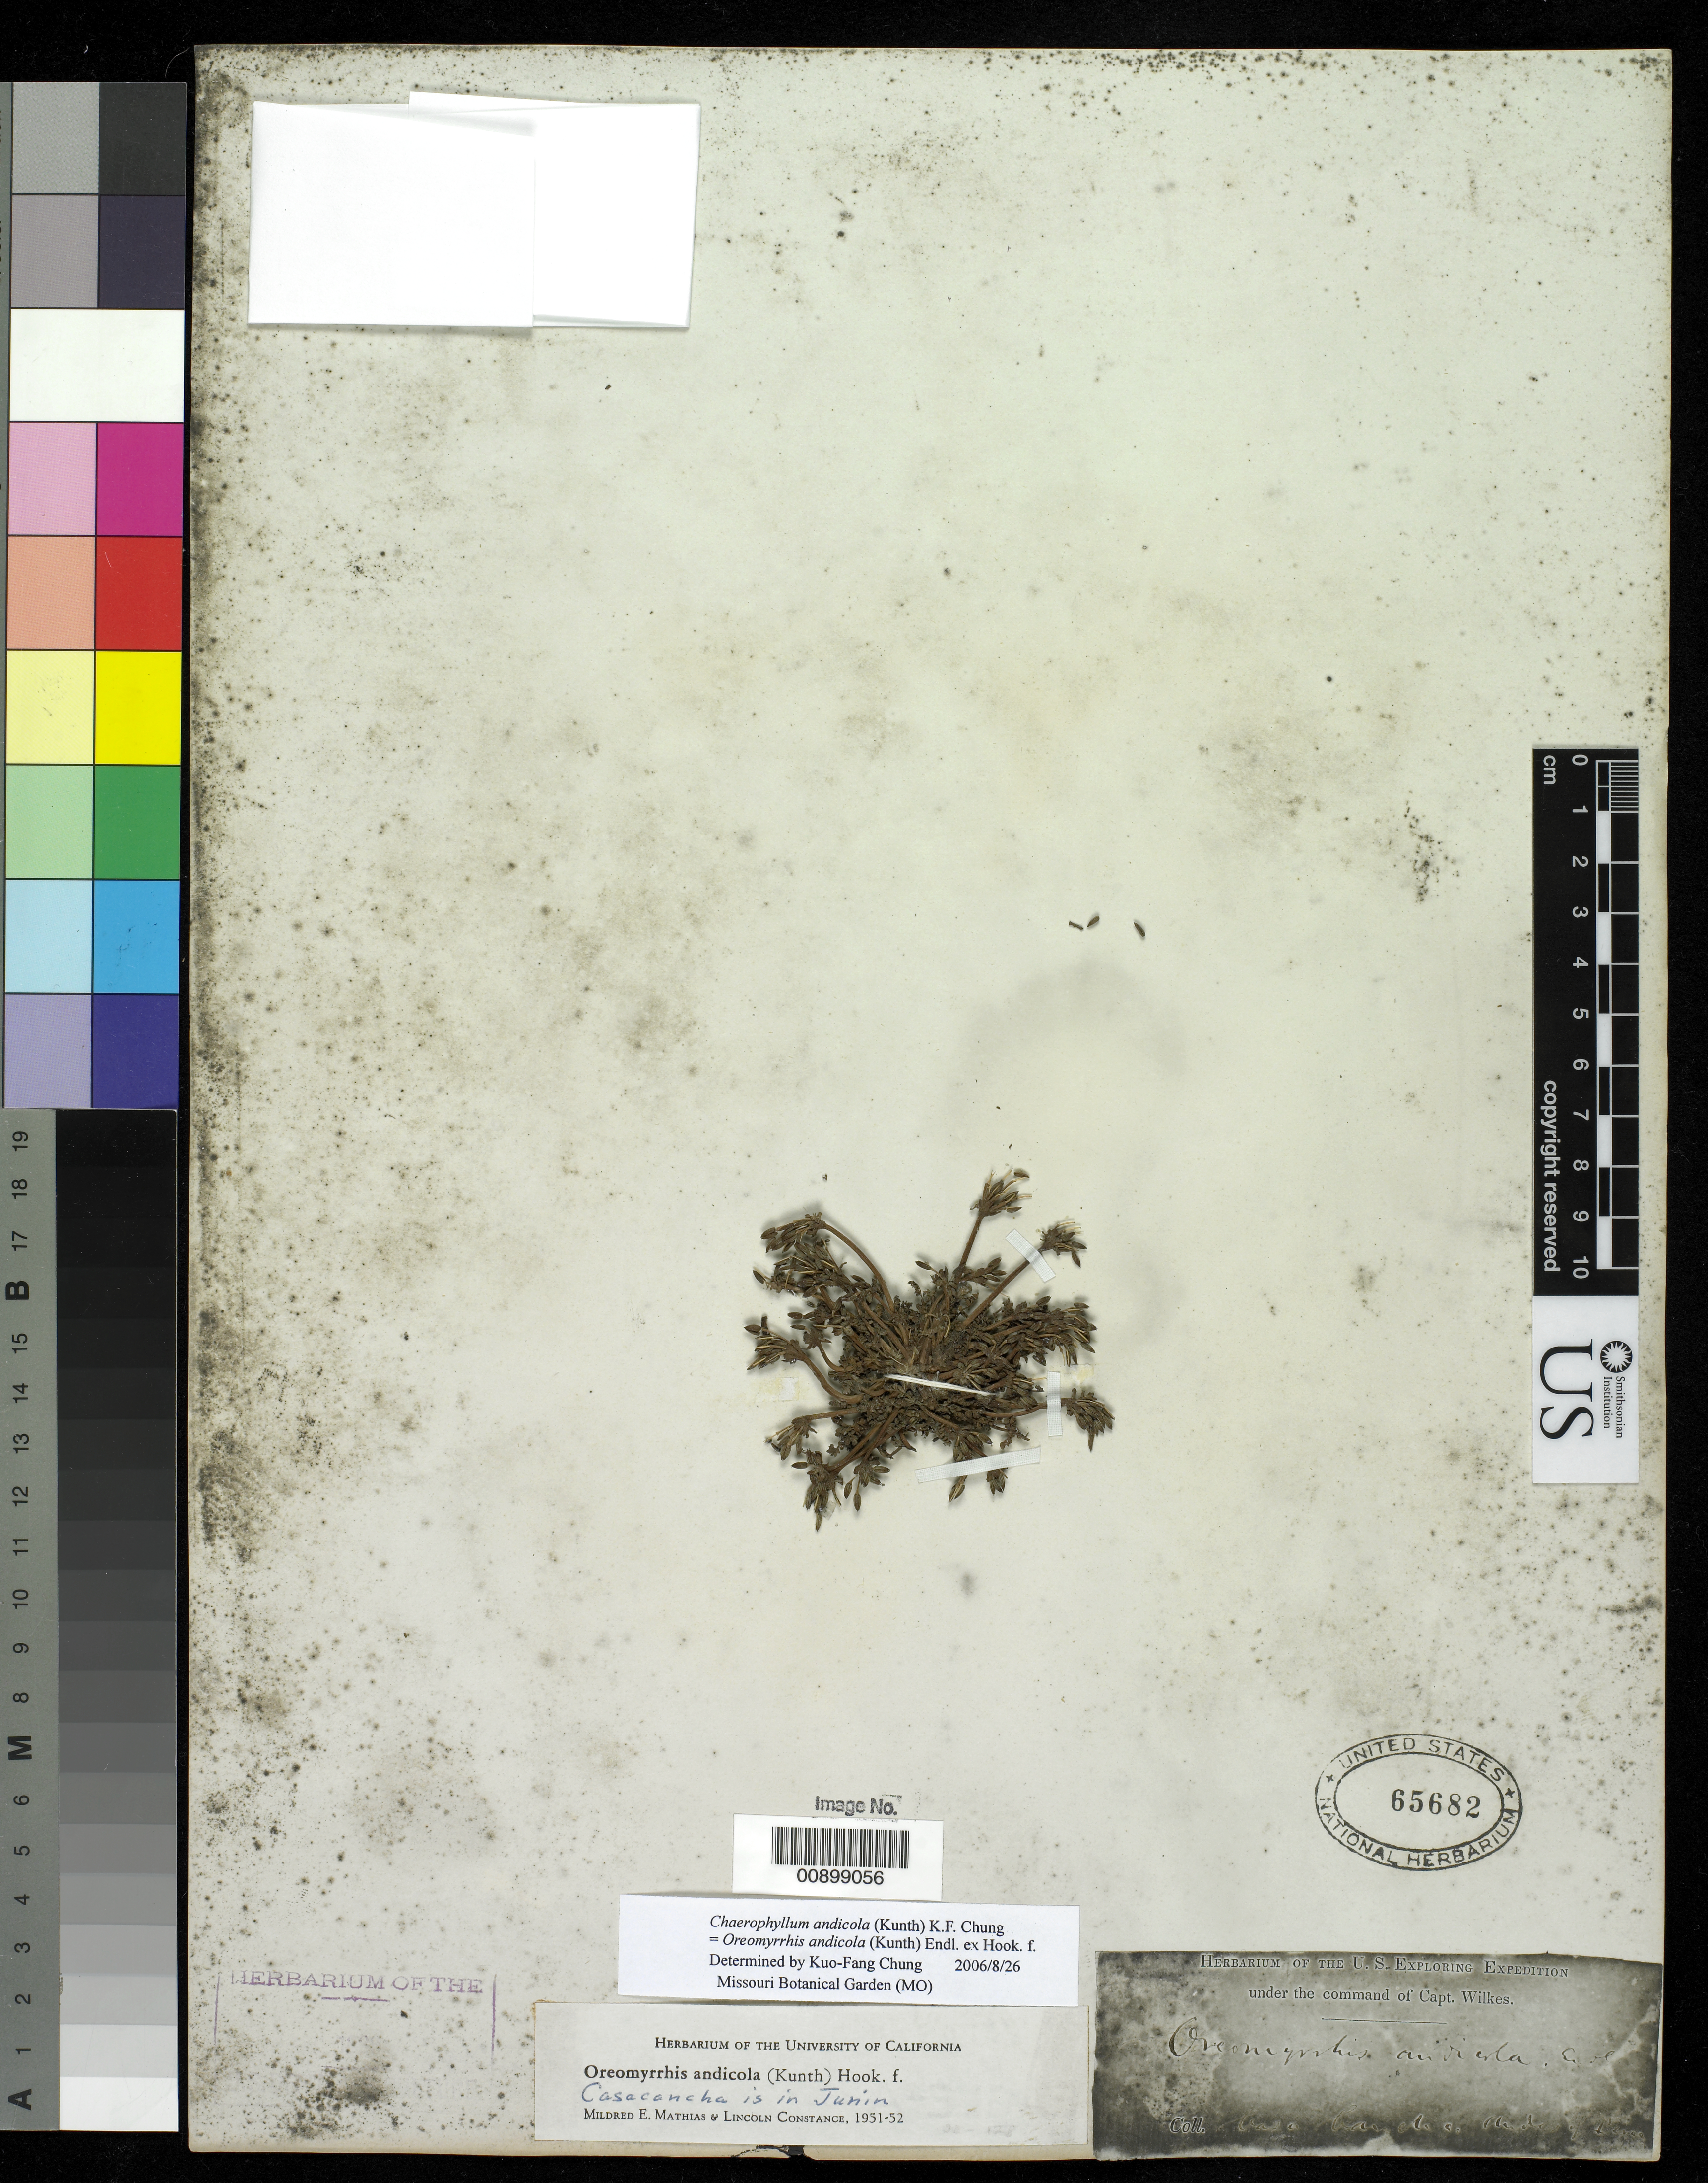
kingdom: Plantae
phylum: Tracheophyta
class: Magnoliopsida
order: Apiales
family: Apiaceae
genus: Oreomyrrhis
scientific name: Oreomyrrhis andicola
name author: (Kunth) Endl. ex Hook. f.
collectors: Wilkes Explor. Exped.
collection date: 1838/1842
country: Peru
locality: Casa Cancha, Andes of Peru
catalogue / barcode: US 65682